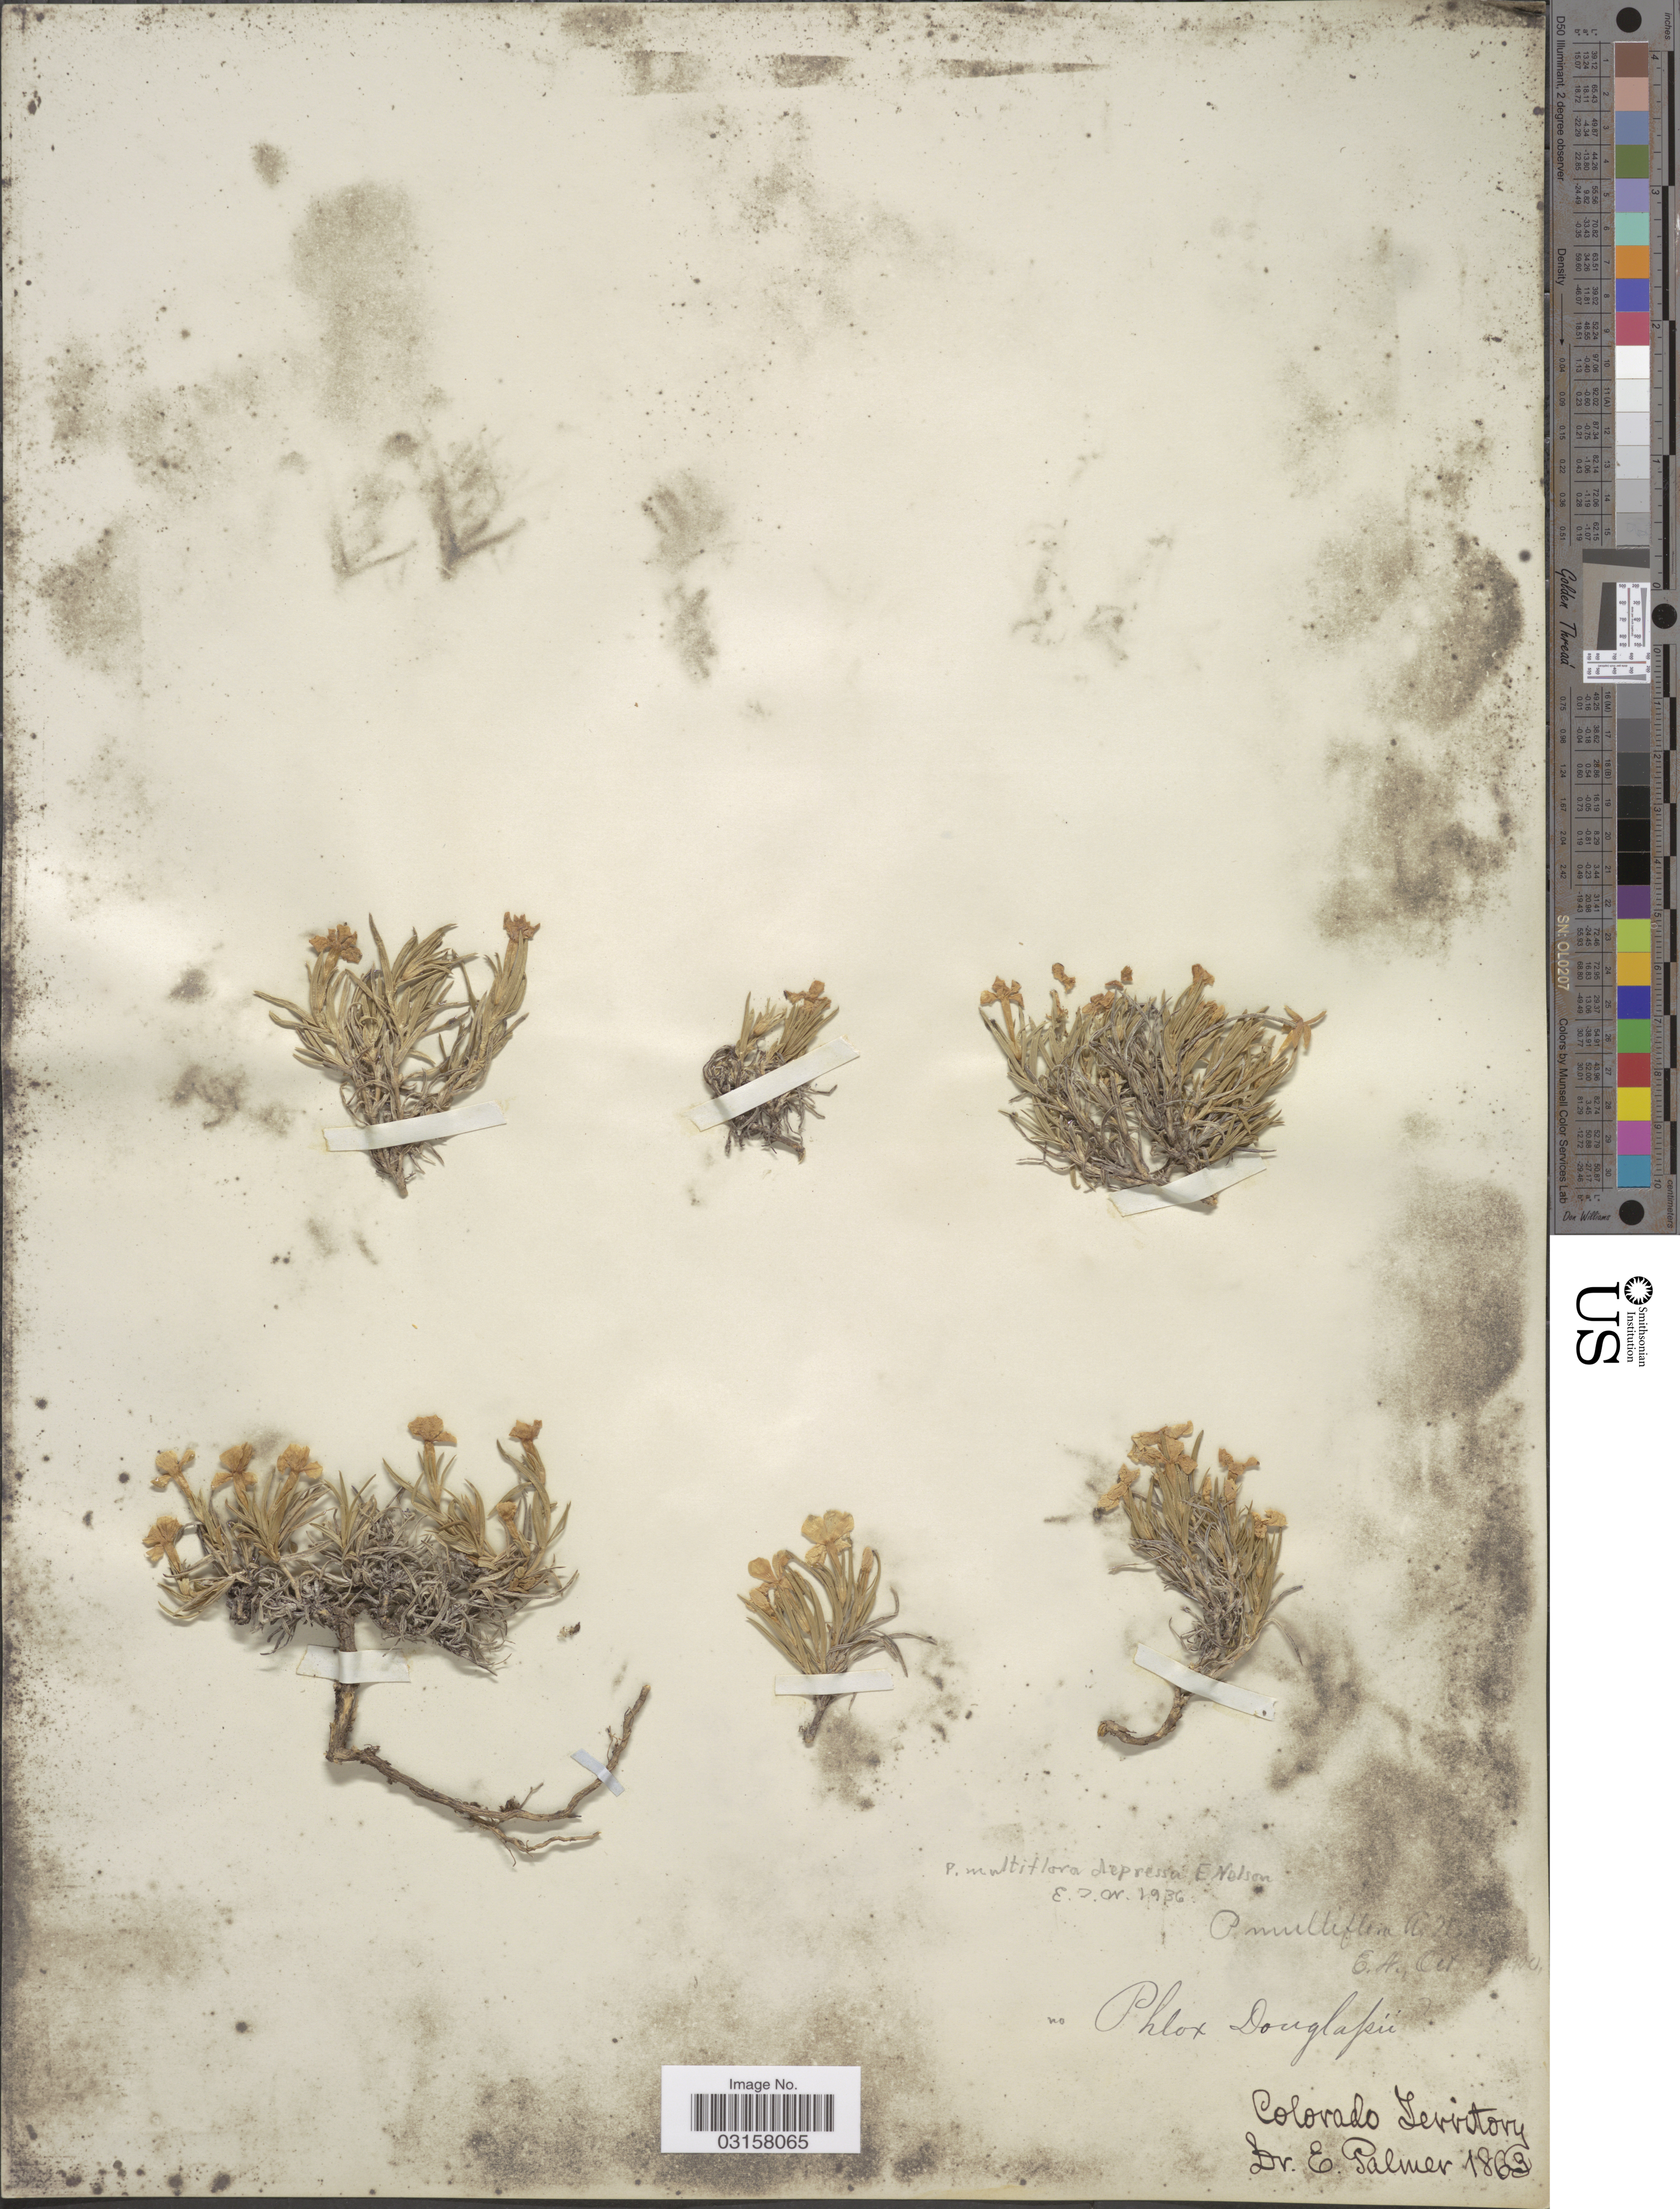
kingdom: Plantae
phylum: Tracheophyta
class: Magnoliopsida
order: Ericales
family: Polemoniaceae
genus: Phlox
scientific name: Phlox multiflora subsp. depressa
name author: (E.E. Nelson) Wherry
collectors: E. Palmer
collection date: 1863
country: United States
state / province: Colorado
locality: Colorado Territory.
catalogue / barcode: US 103174